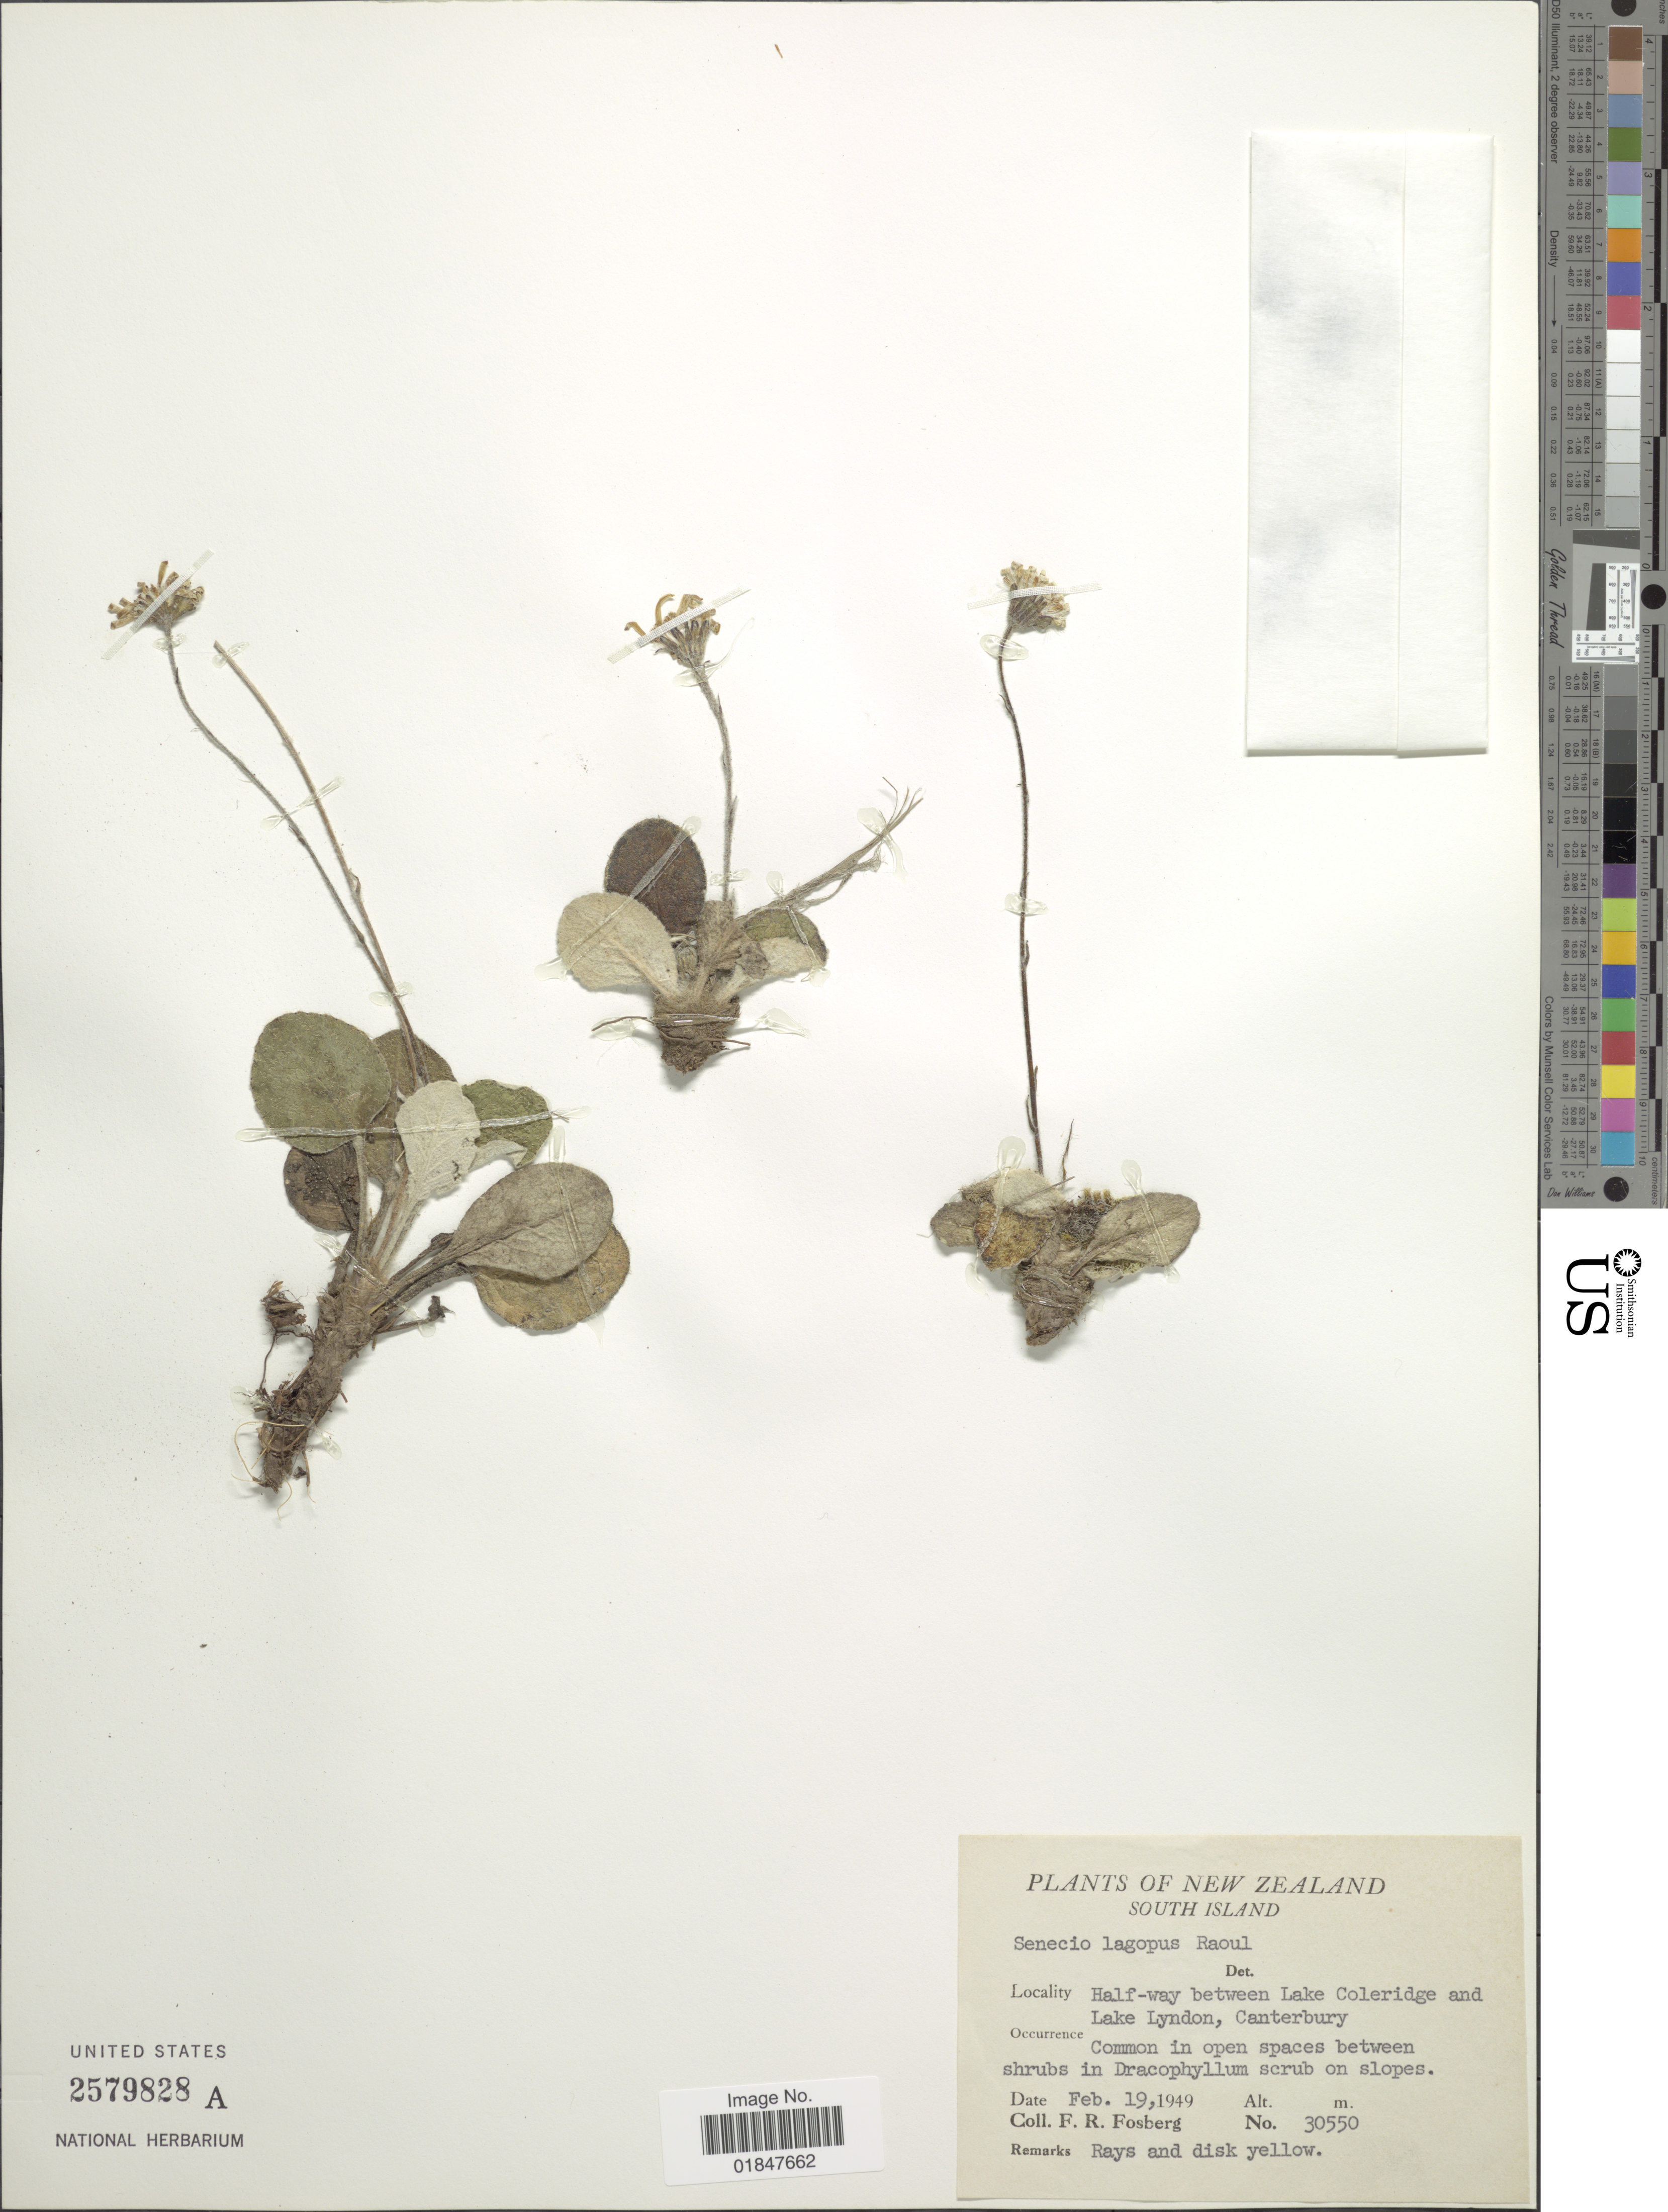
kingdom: Plantae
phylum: Tracheophyta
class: Magnoliopsida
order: Asterales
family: Asteraceae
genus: Brachyglottis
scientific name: Brachyglottis lagopus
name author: (Raoul) B. Nord.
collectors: F. R. Fosberg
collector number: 30550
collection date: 1949-02-19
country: New Zealand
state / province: Canterbury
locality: Half-way between Lake Coleridge and Lake Lyndon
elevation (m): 30550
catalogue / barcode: US 2579828A